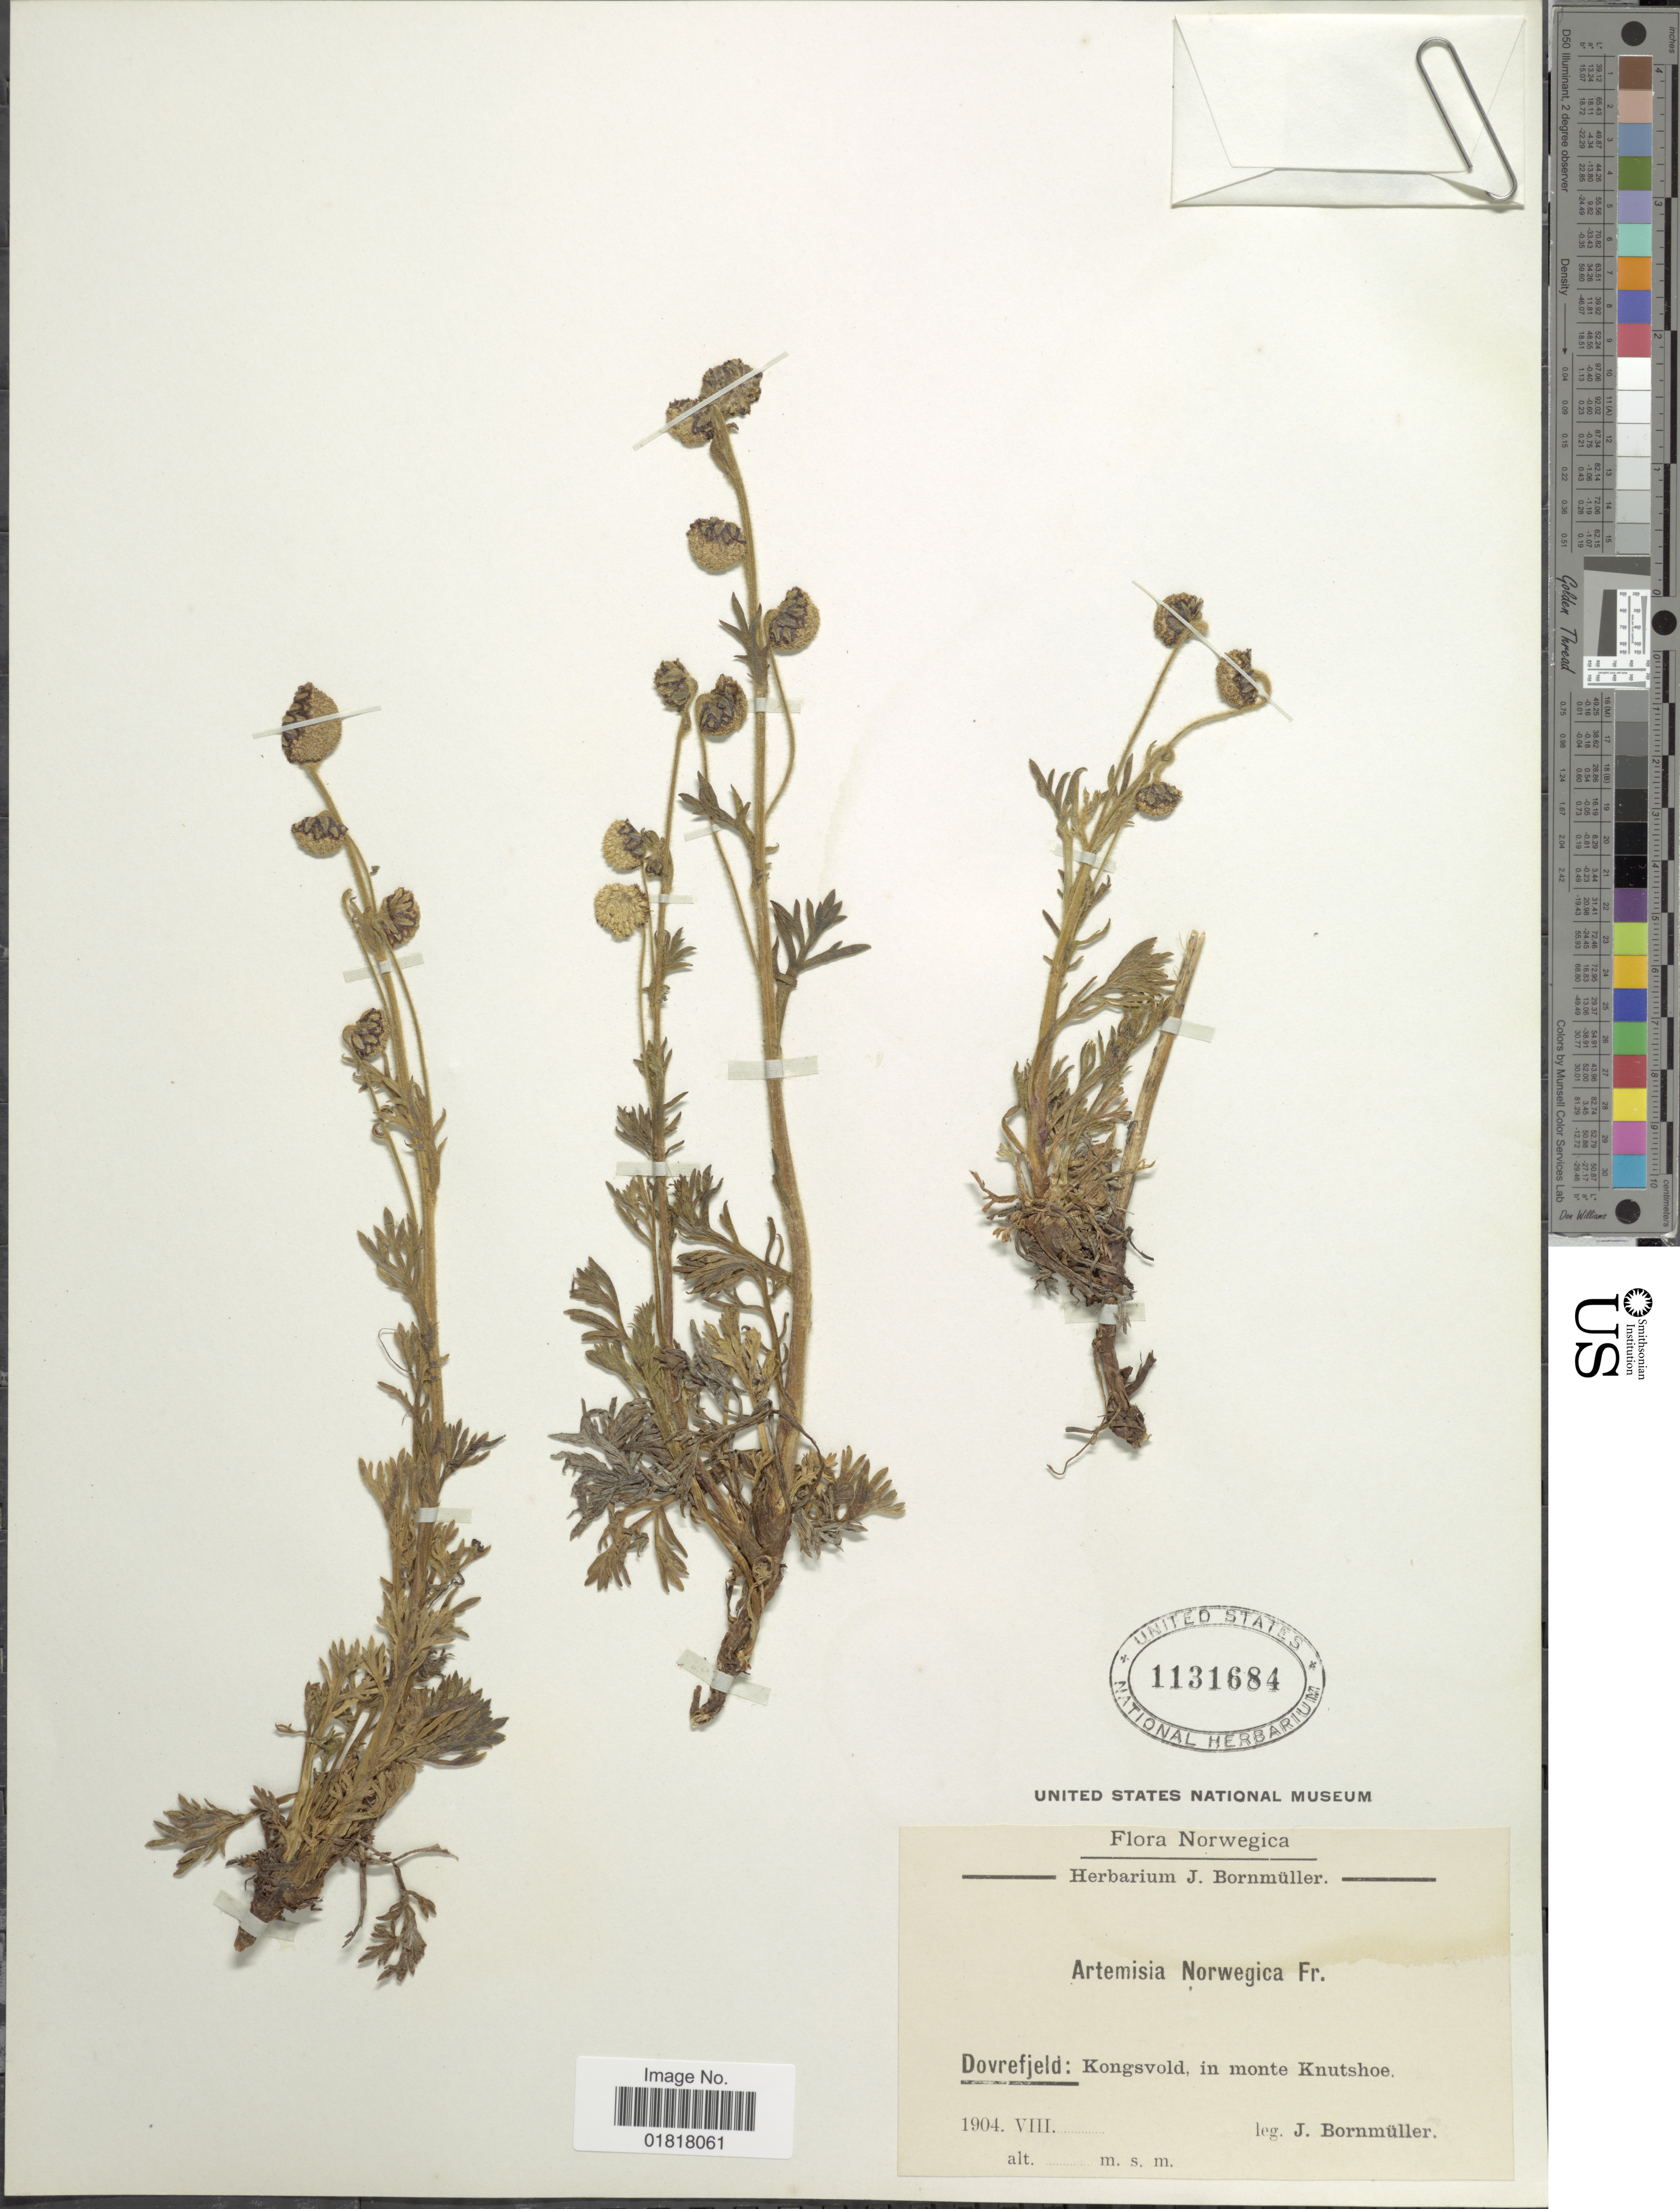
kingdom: Plantae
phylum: Tracheophyta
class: Magnoliopsida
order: Asterales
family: Asteraceae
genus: Artemisia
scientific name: Artemisia norvegica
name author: Fr.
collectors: J. Bornmüller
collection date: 1904-08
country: Norway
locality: Dovrefield: Kongsvold, in monte Knutshoe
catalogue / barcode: US 1131684